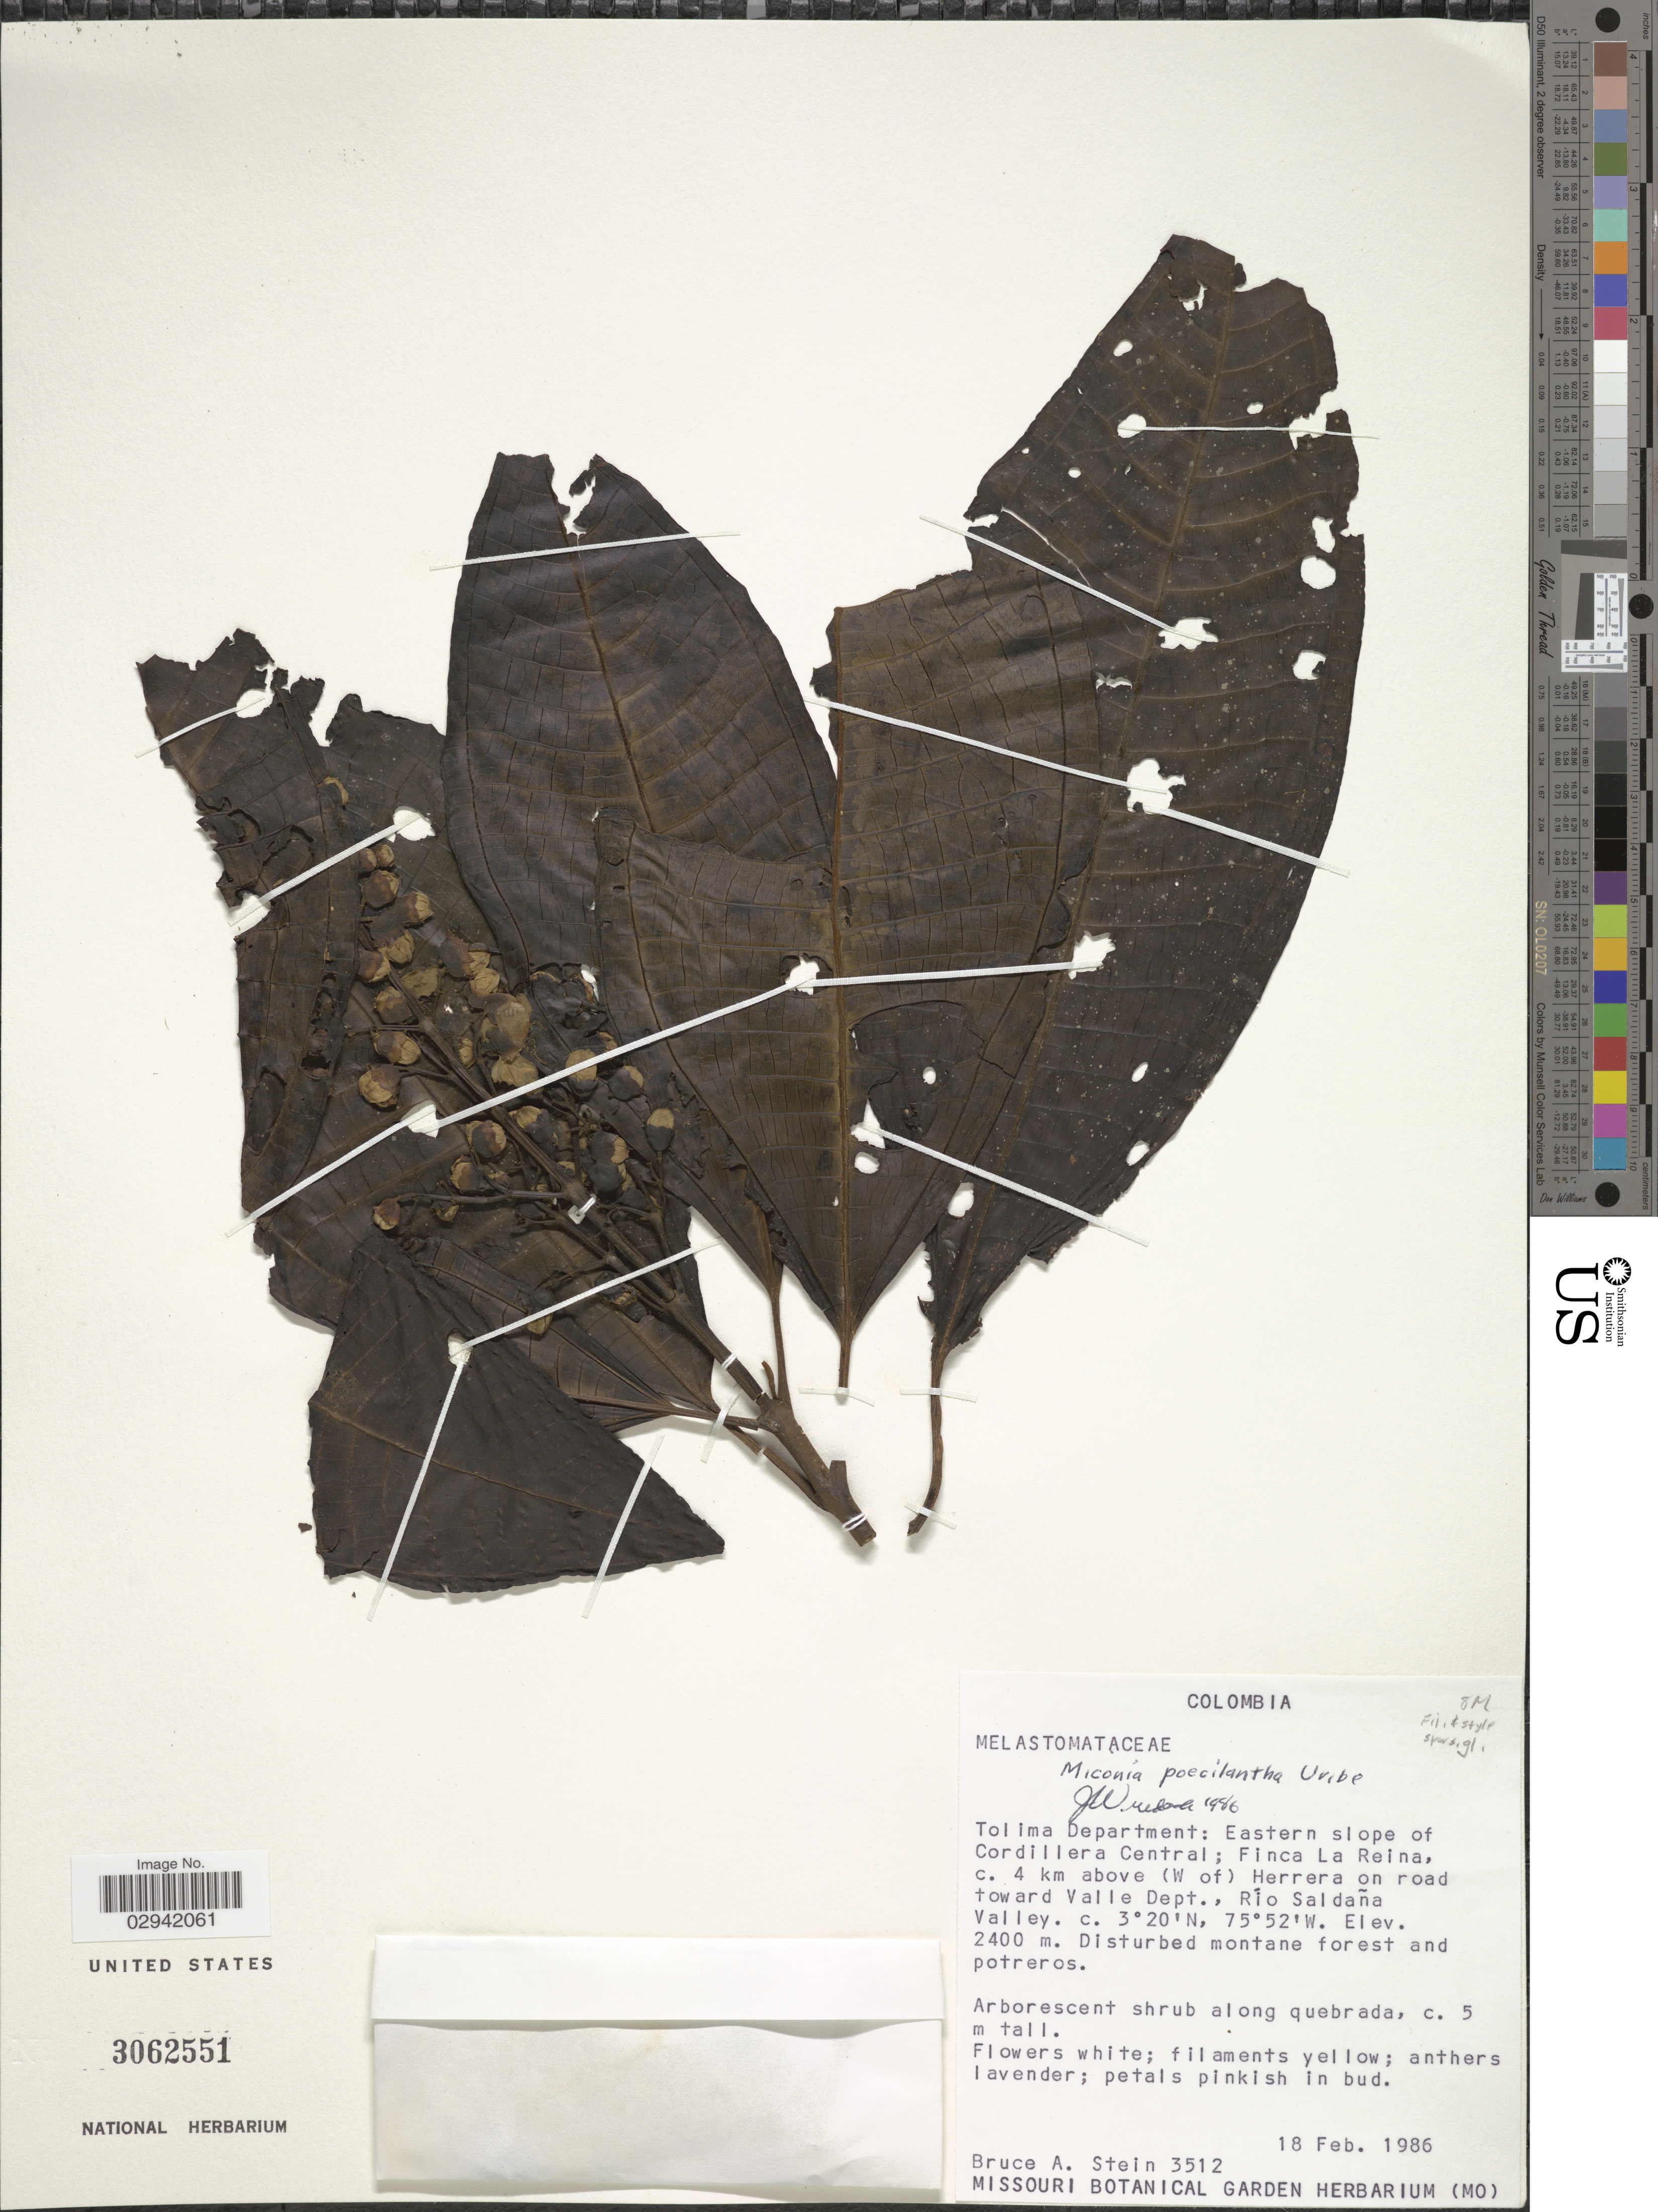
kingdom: Plantae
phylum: Tracheophyta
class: Magnoliopsida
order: Myrtales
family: Melastomataceae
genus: Miconia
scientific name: Miconia poecilantha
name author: L. Uribe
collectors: B. A. Stein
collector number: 3512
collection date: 1986-02-18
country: Colombia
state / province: Tolima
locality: Tolima Department: Eastern slope of Cordillera Central; Finca La Reina, c. 4 km above (W of) Herrera on road toward Valle Dept., Río Saldaña Valley.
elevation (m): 2400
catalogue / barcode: US 3062551